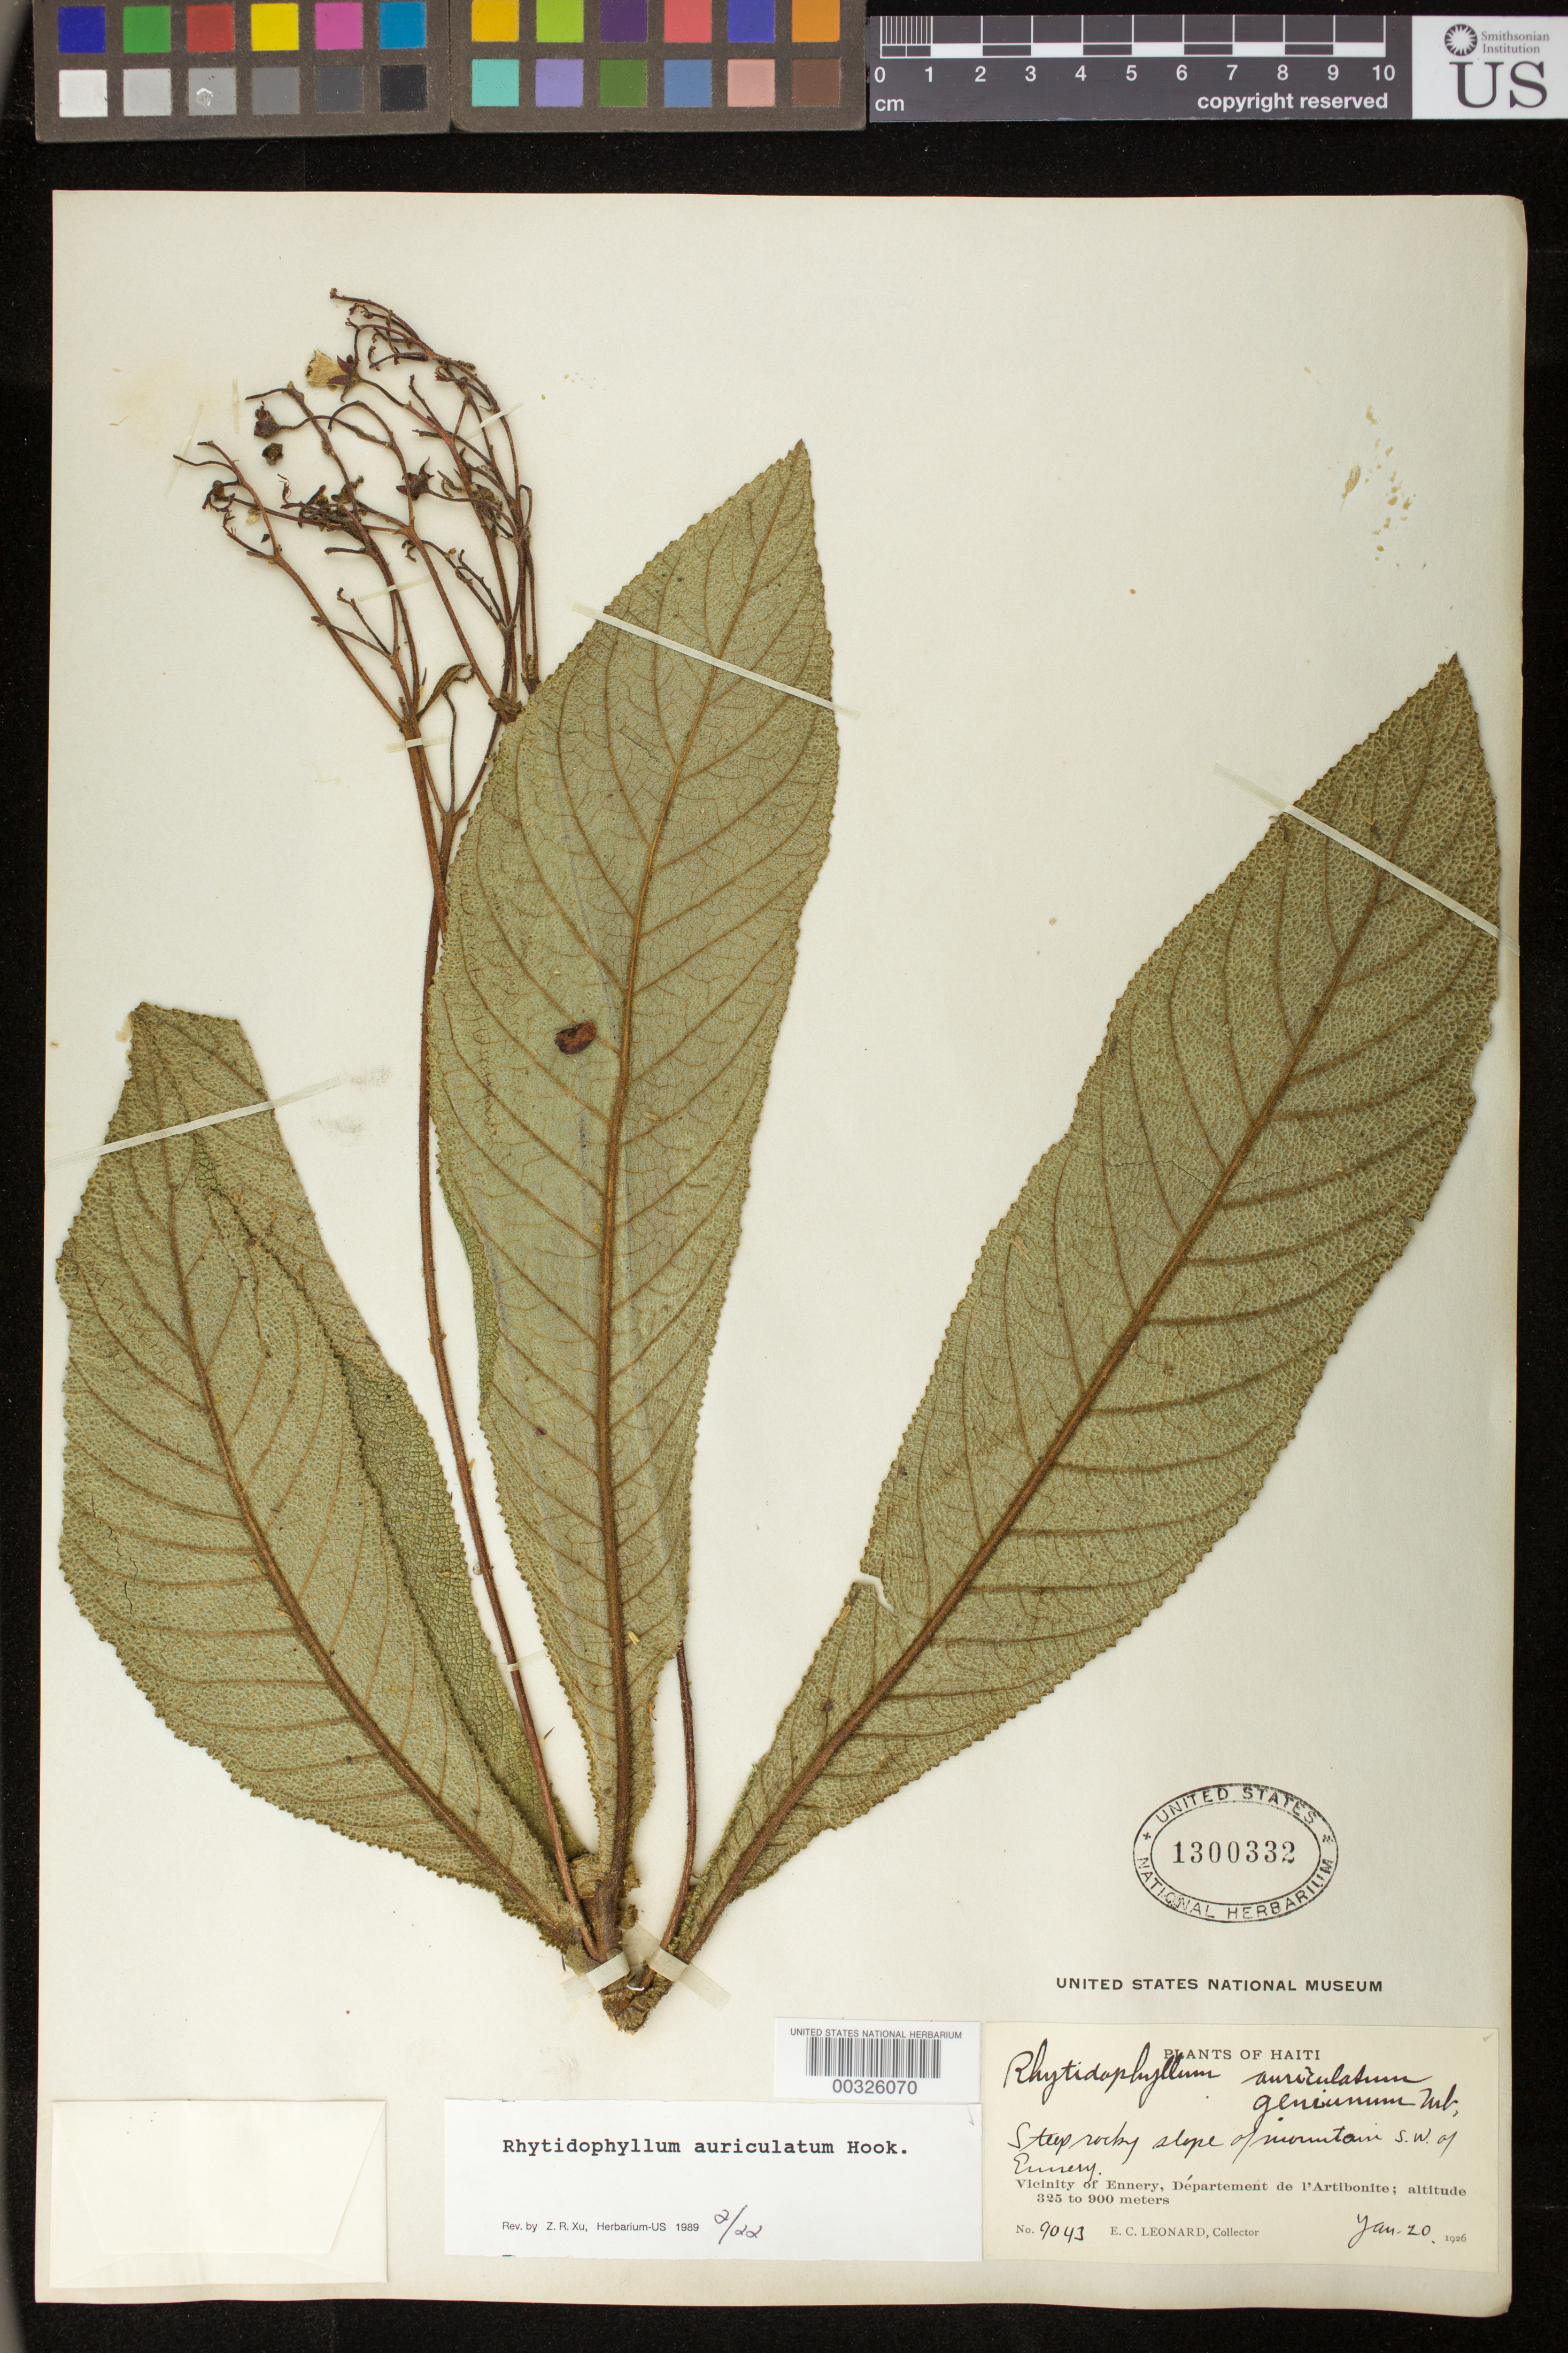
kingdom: Plantae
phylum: Tracheophyta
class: Magnoliopsida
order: Lamiales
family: Gesneriaceae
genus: Rhytidophyllum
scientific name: Rhytidophyllum auriculatum var. angustatum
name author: Urb.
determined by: Skog, Laurence E.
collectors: E. C. Leonard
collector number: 9043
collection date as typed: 20 Jan 1926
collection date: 1926-01-20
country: Haiti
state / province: Artibonite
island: Hispaniola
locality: SW of Ennery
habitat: Steep rocky slope of mountain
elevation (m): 325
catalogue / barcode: US 1300332